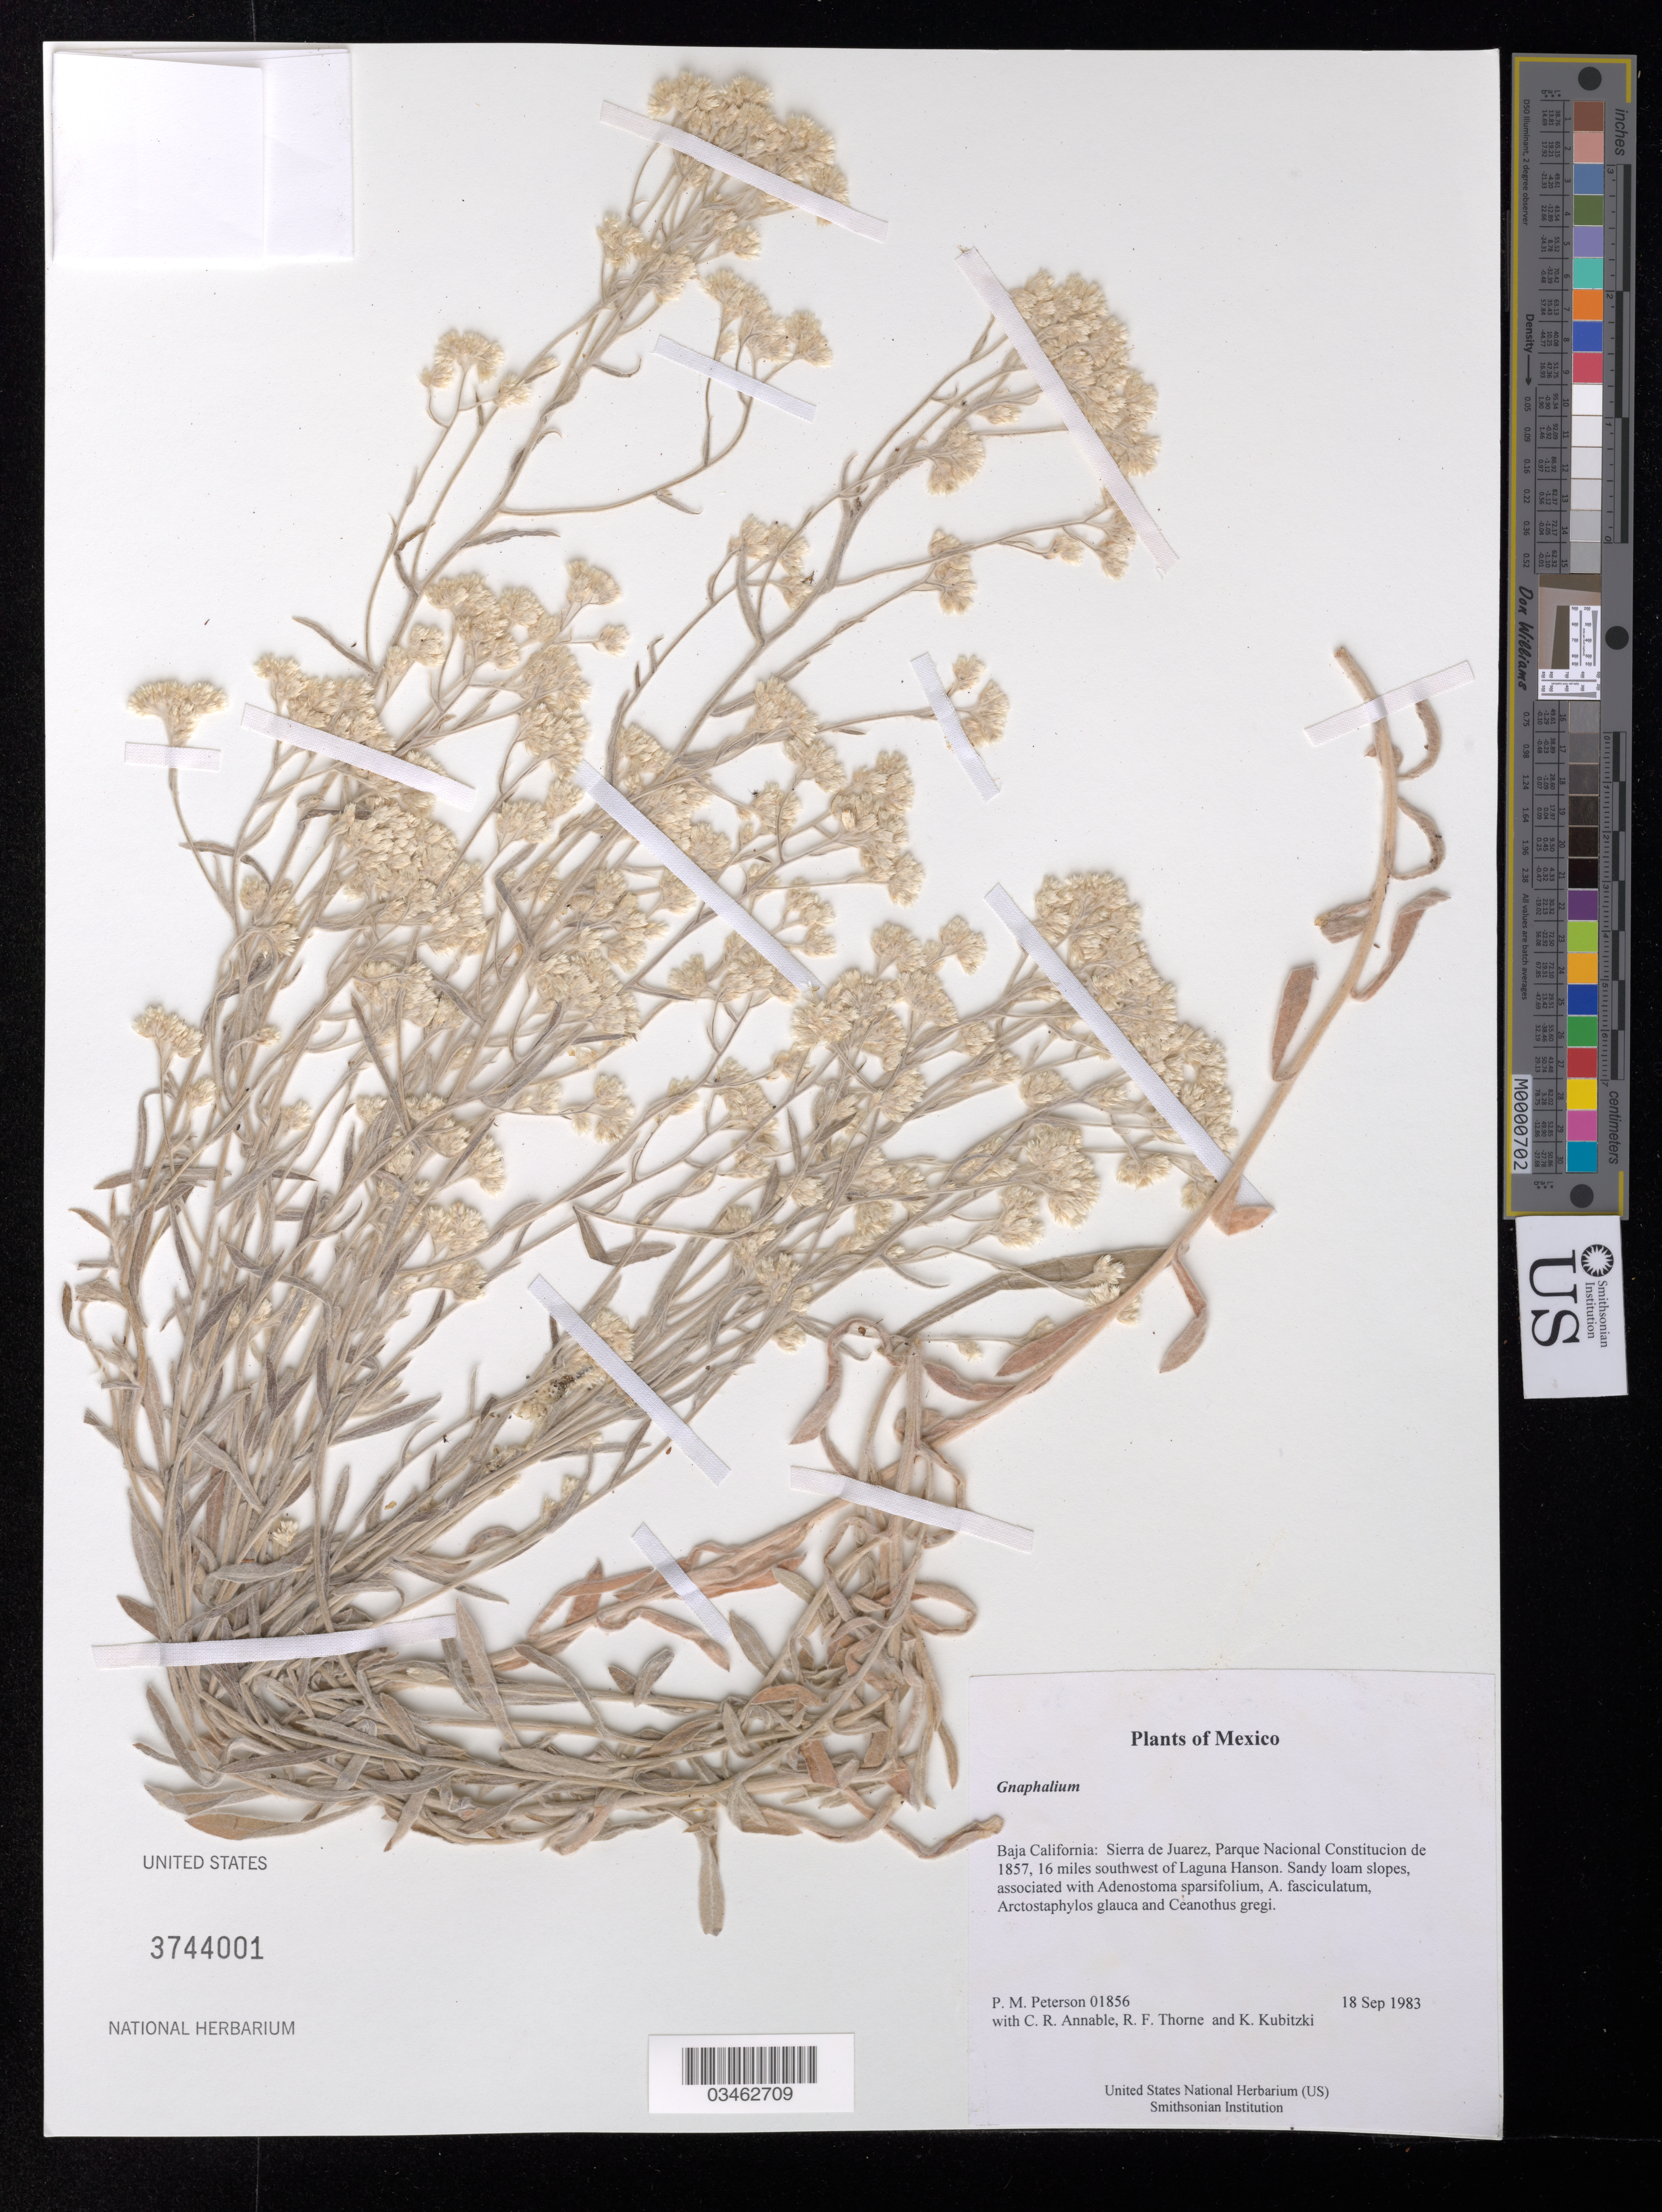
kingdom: Plantae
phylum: Tracheophyta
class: Magnoliopsida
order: Asterales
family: Asteraceae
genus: Gnaphalium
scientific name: Gnaphalium sp.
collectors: P. M. Peterson, C. R. Annable, R. F. Thorne & K. Kubitzki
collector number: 01856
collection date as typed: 18 Sep 1983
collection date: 1983-09-18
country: Mexico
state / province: Baja California Norte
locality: Sierra de Juarez, Parque Nacional Constitucion de 1857, 16 miles southwest of Laguna Hanson.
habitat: Sandy loam slopes, associated with Adenostoma sparsifolium, A. fasciculatum, Arctostaphylos glauca and Ceanothus gregi.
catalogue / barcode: US 3744001